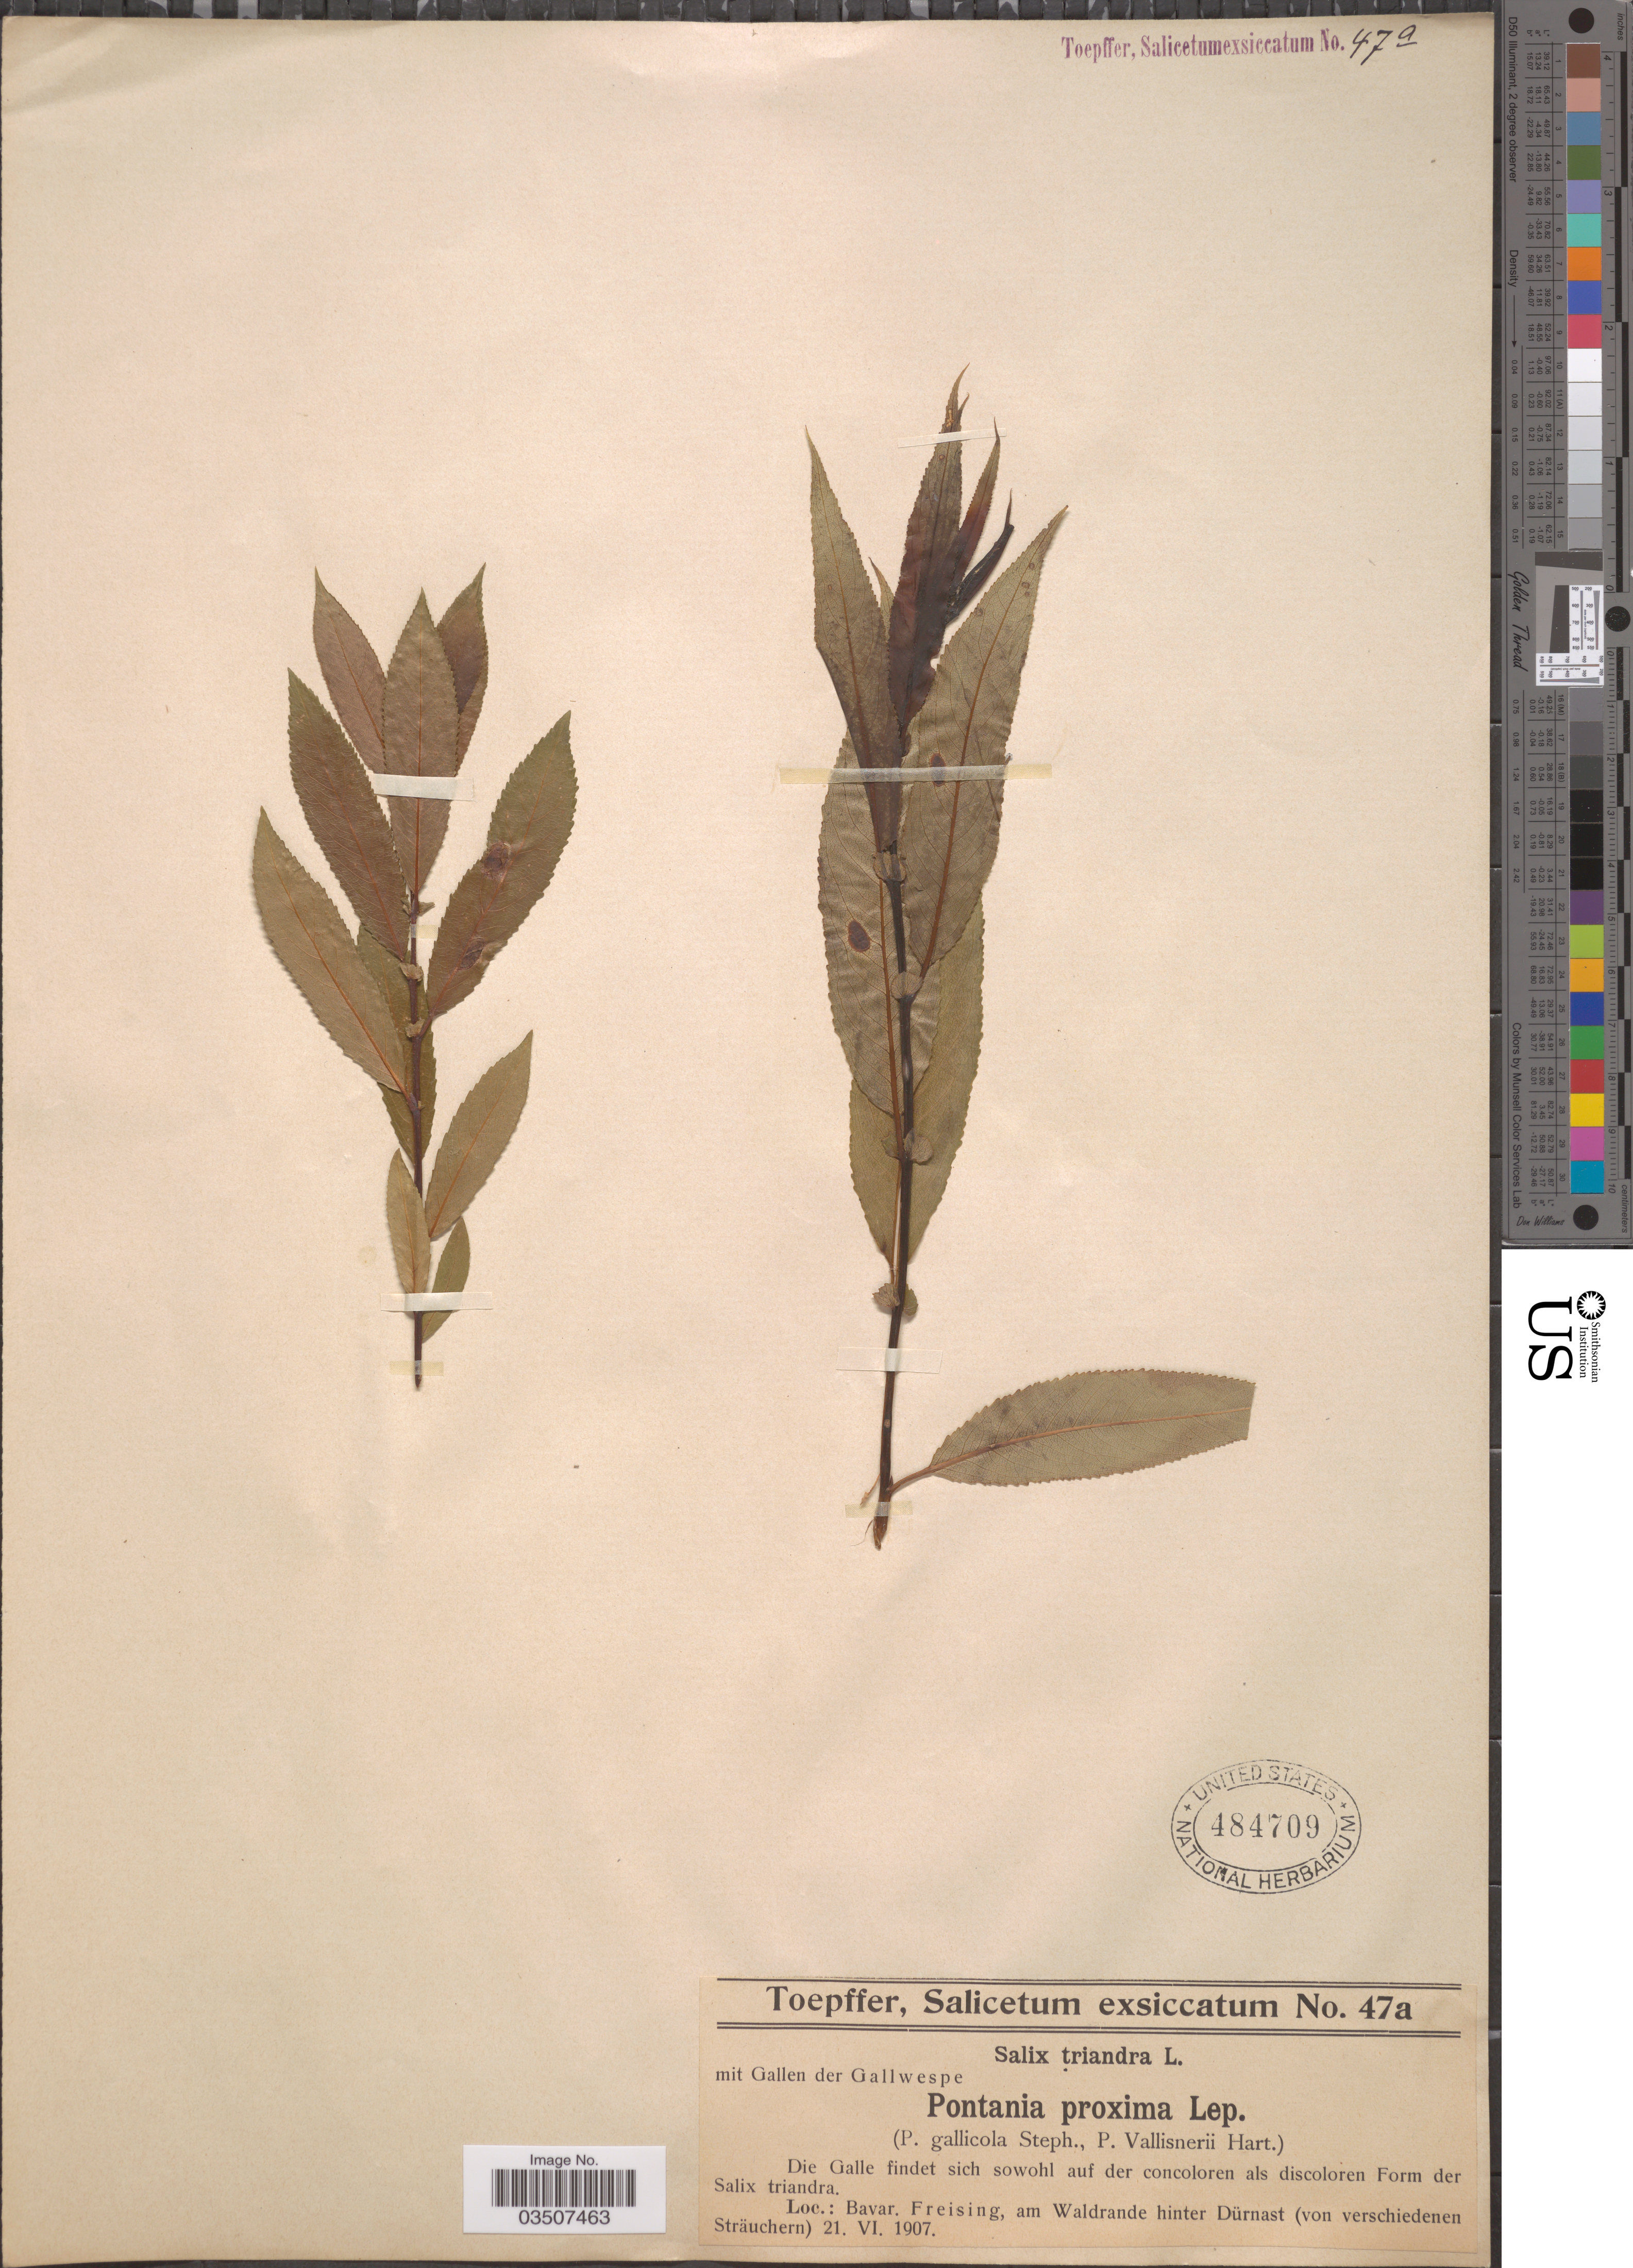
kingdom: Plantae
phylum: Tracheophyta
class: Magnoliopsida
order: Malpighiales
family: Salicaceae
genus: Salix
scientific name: Salix triandra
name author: L.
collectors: A. Toepffer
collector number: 47a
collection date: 1907-06-21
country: Germany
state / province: Bayern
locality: Bavar. Freising, am Waldrande hinter Dürnast (von verschiedenen Sträuchern).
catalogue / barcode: US 484709